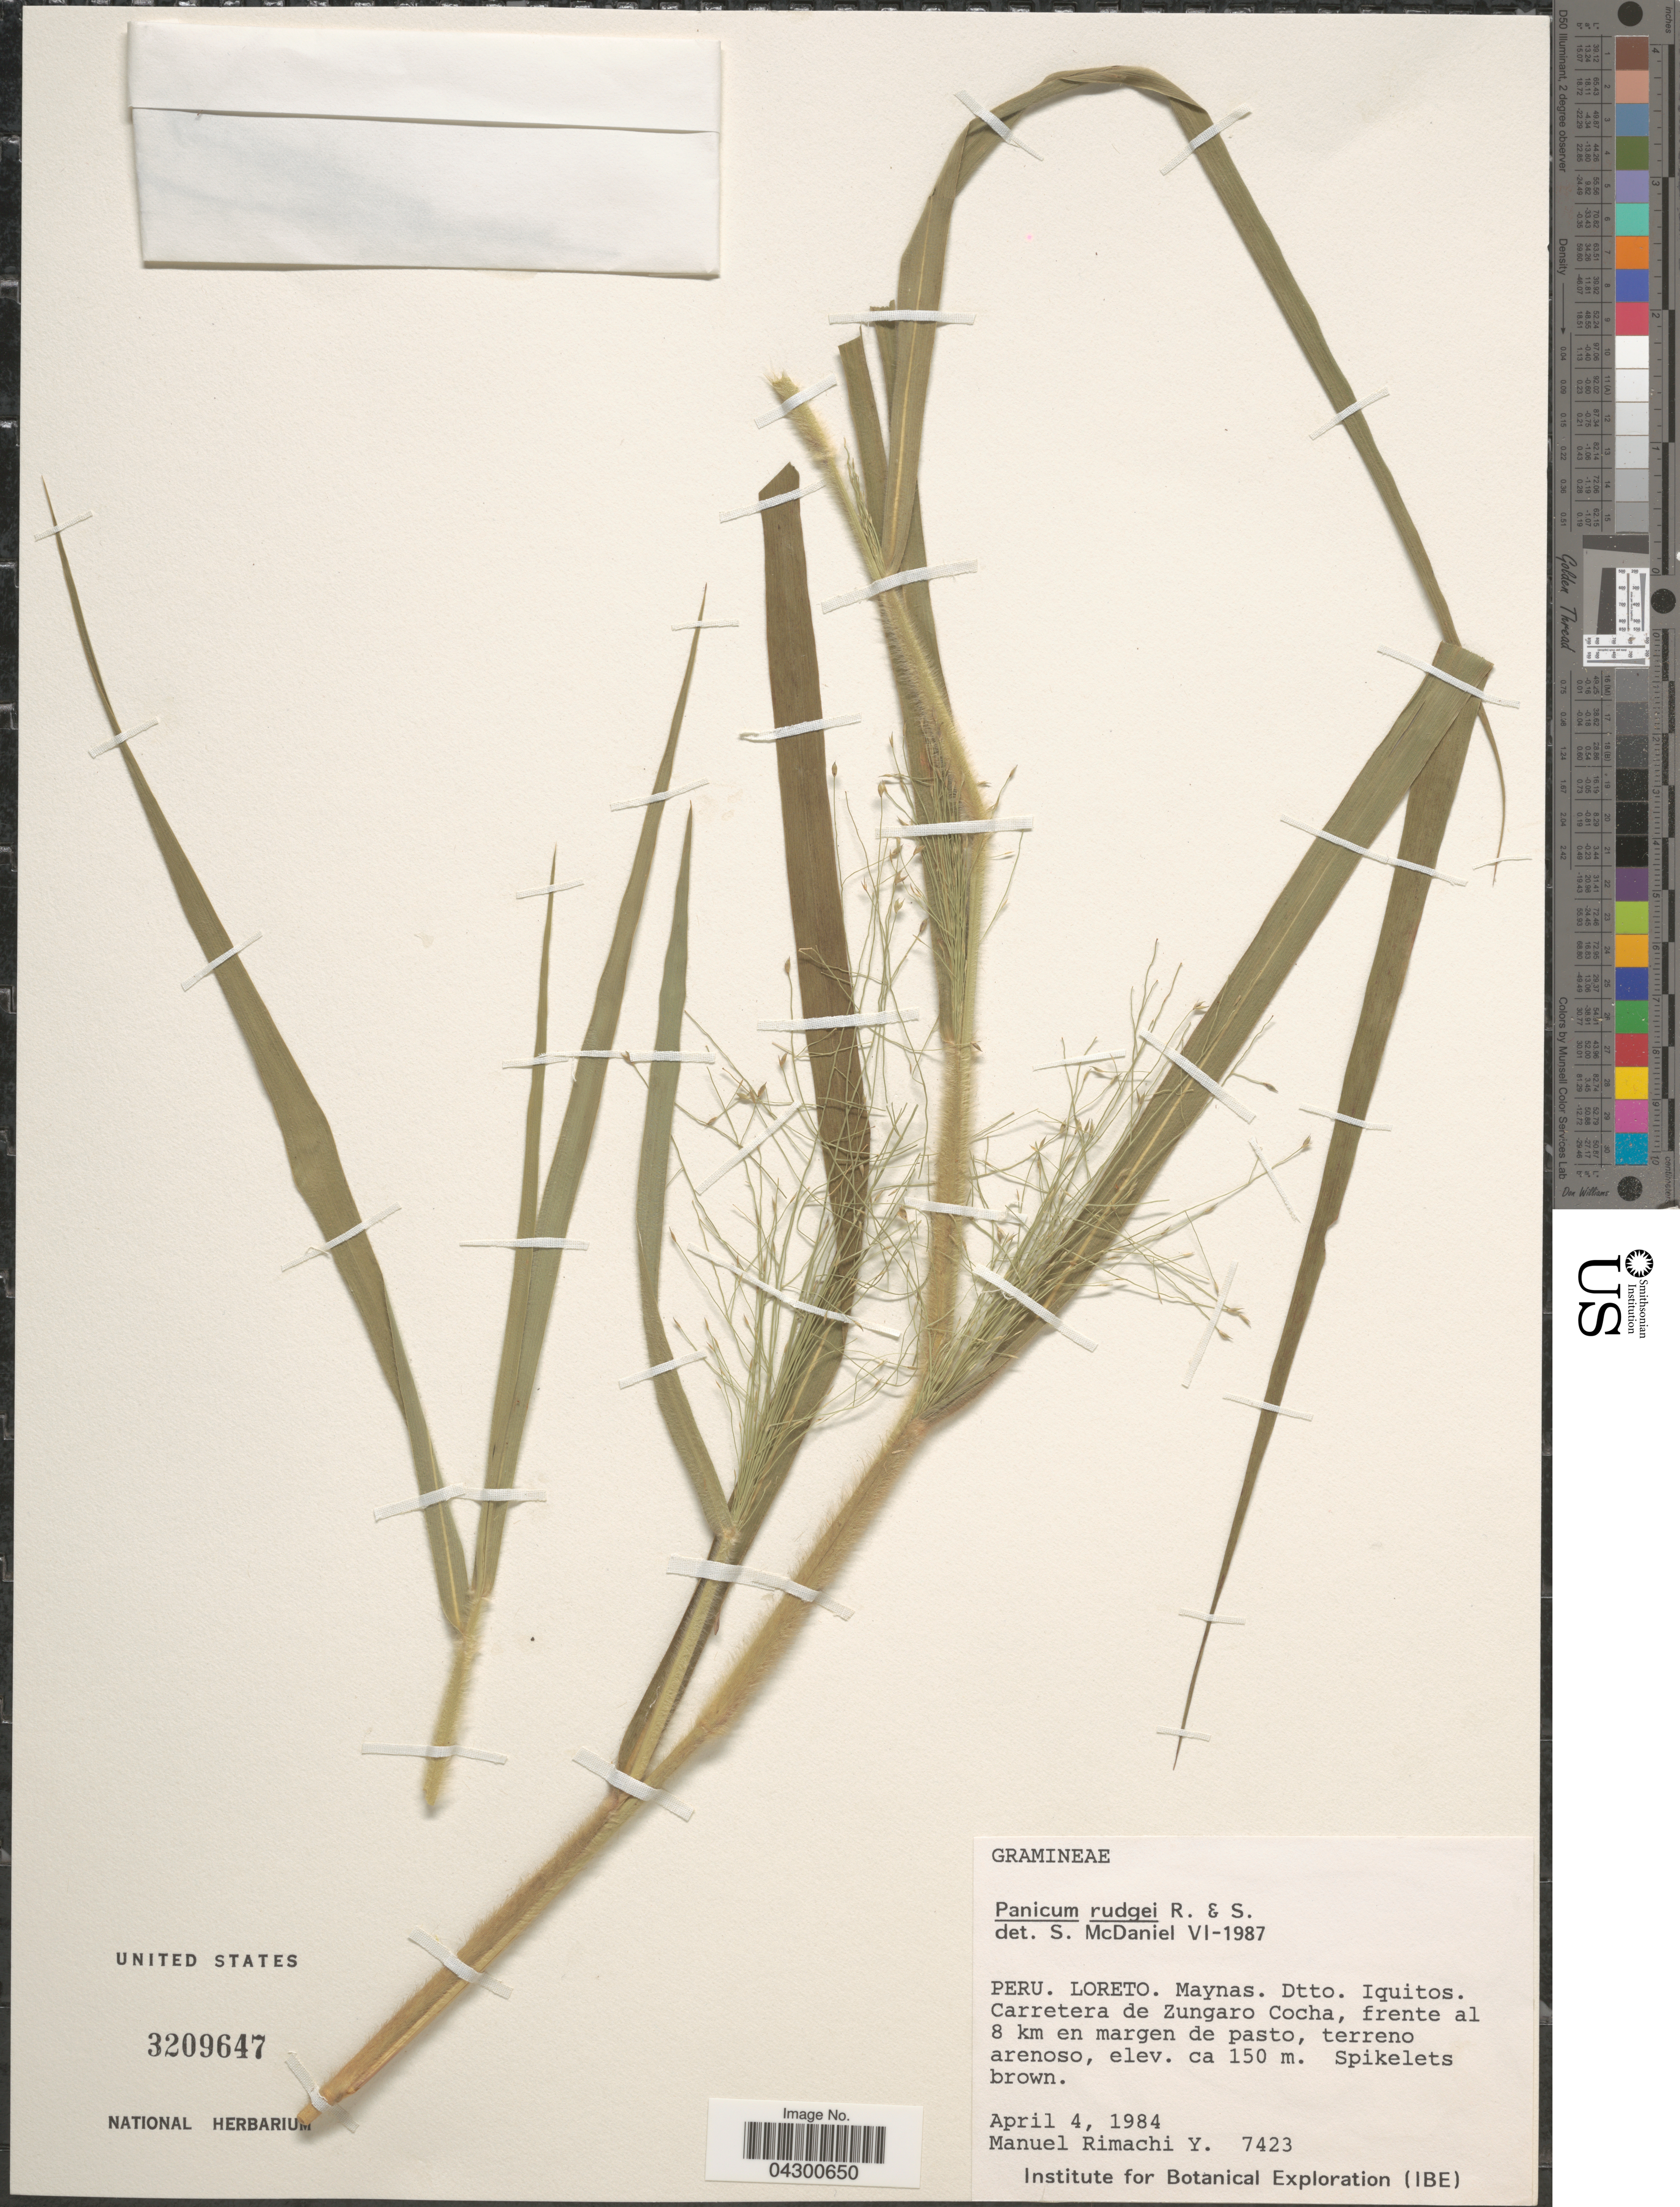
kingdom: Plantae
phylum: Tracheophyta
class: Liliopsida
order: Poales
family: Poaceae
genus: Panicum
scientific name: Panicum rudgei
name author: Roem. & Schult.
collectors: M. Rimachi Y.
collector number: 7423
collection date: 1984-04-04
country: Peru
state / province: Loreto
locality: Loreto. Maynas. Dtto. Iquitos. Carretera de Zungaro Cocha, frente al 8 km en margen de pasto, terreno arenoso. Botanical Exploration.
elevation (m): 150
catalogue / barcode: US 3209647